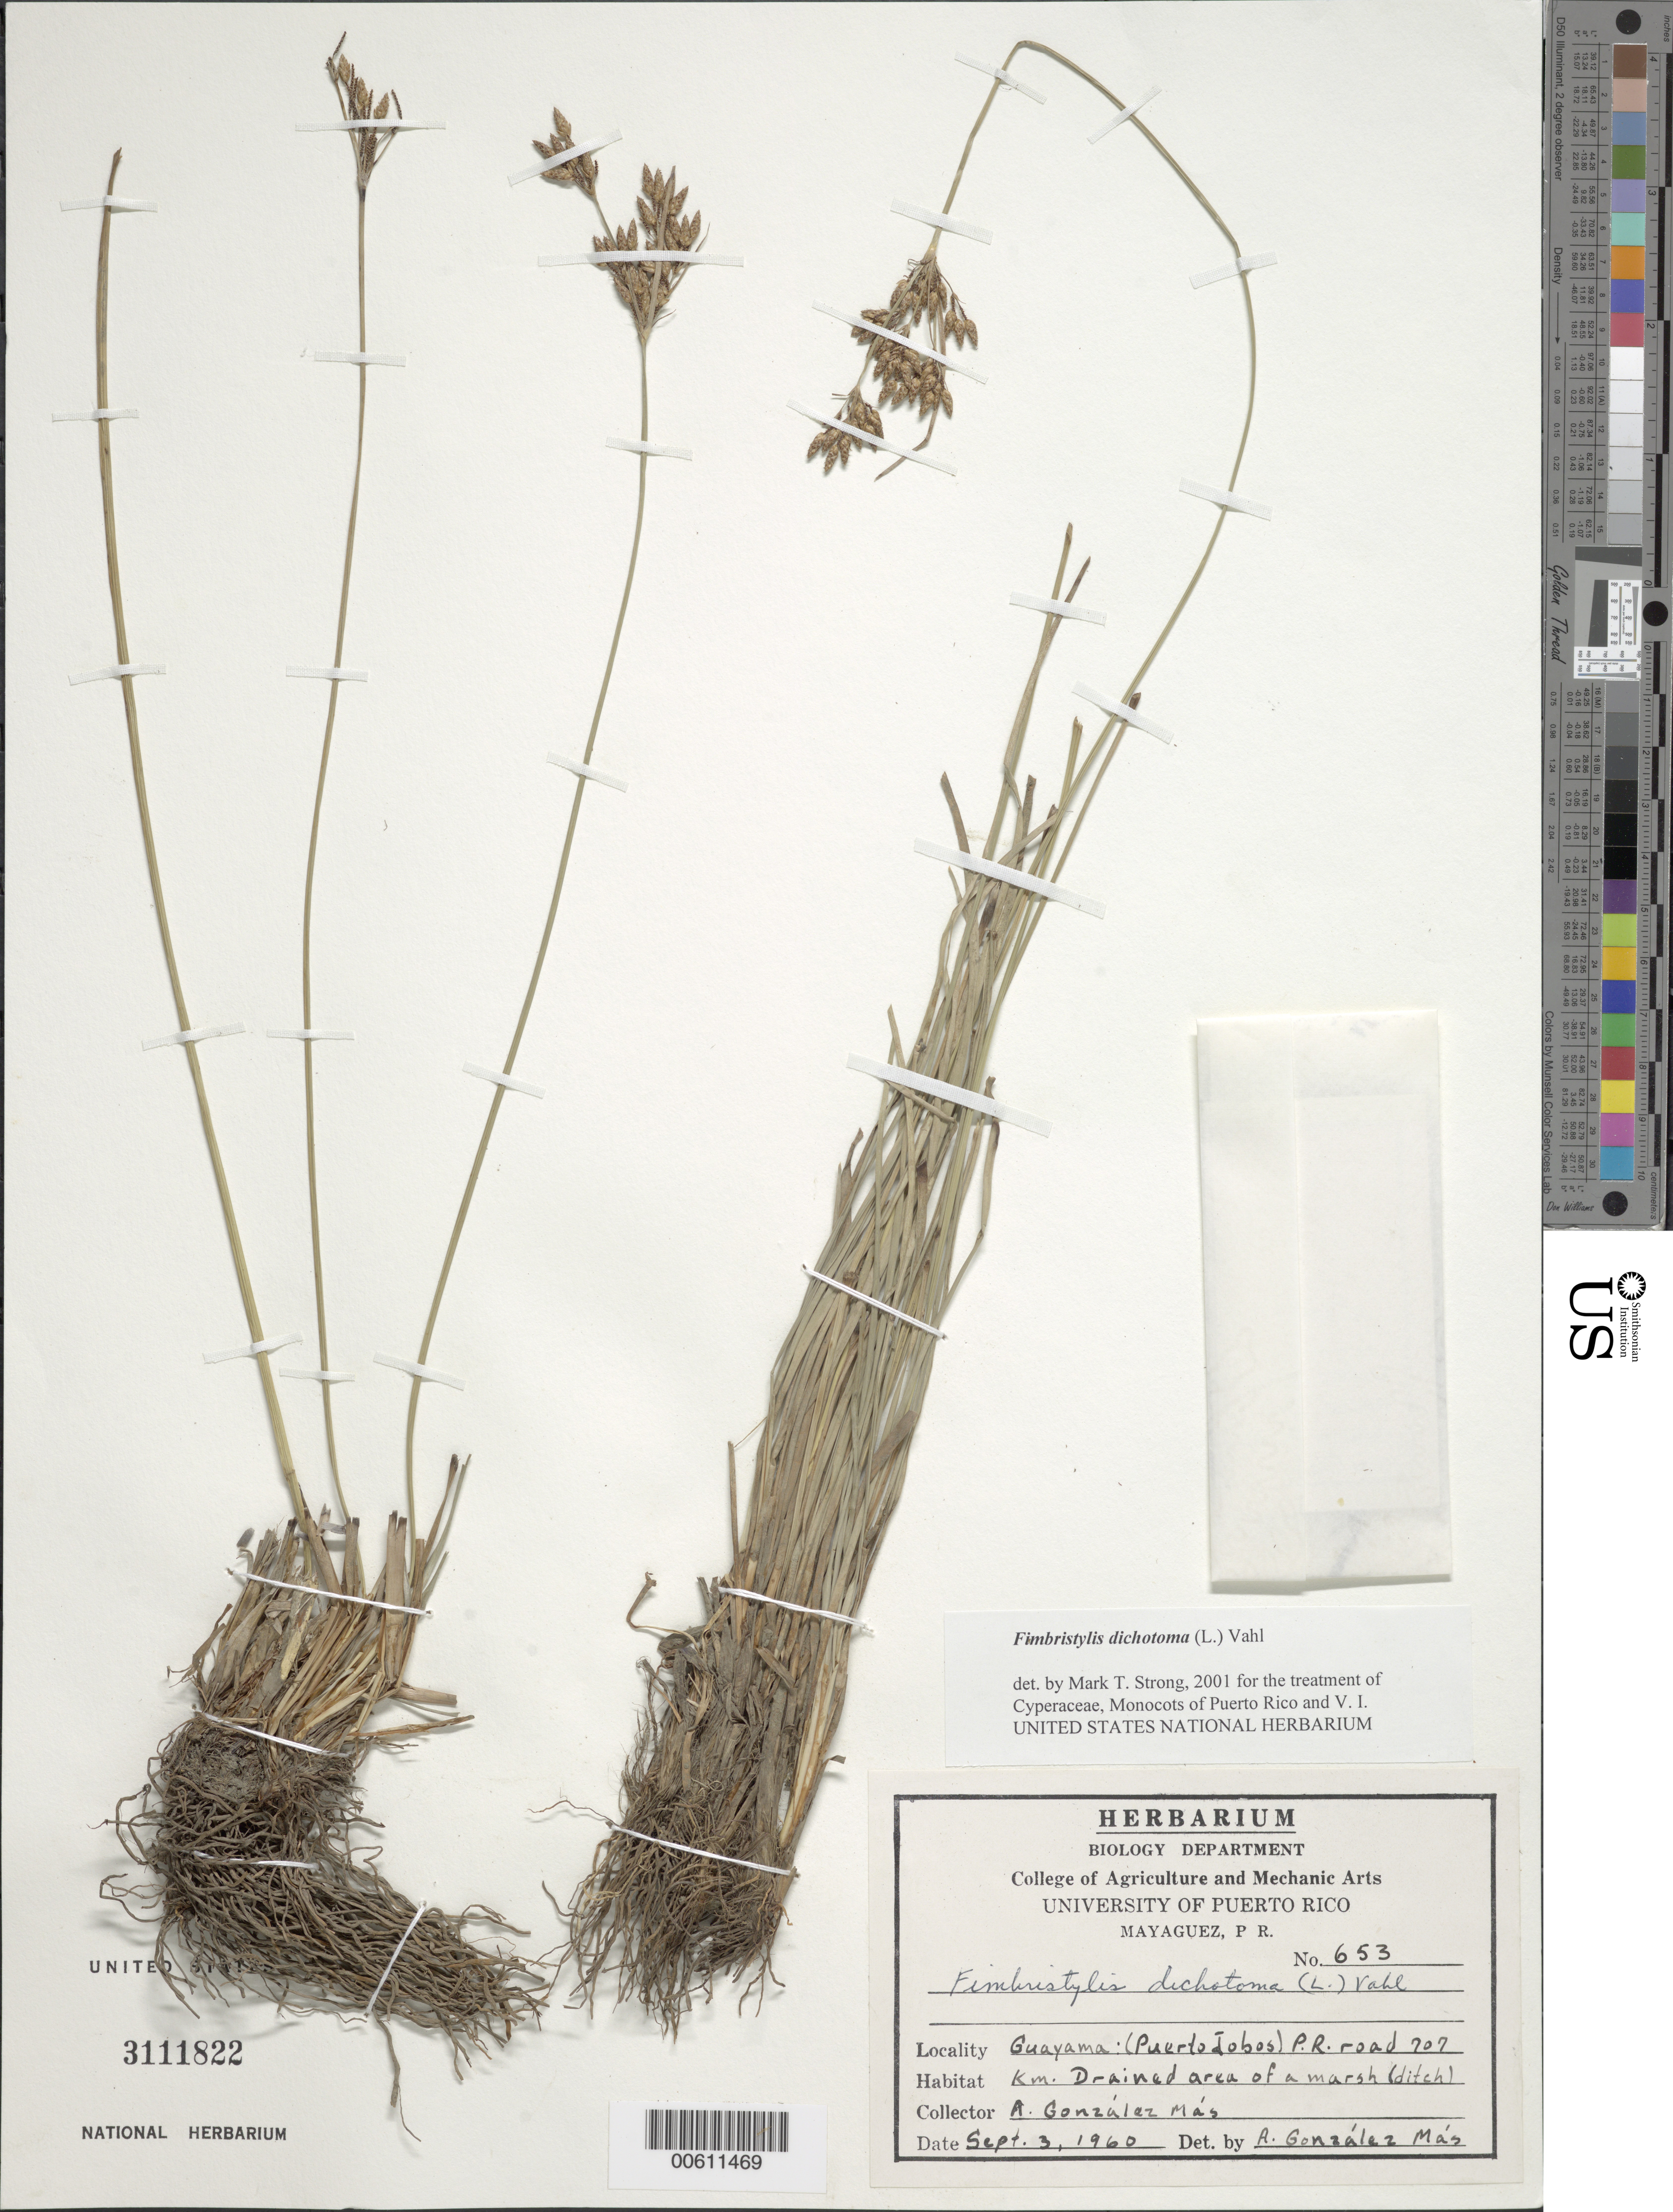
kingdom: Plantae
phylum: Tracheophyta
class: Liliopsida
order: Poales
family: Cyperaceae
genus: Fimbristylis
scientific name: Fimbristylis dichotoma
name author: (L.) Vahl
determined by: Strong, M. T., (US), Smithsonian Institution - National Museum of Natural History (UNITED STATES)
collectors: A. González Más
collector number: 653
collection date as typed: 03 Sep 1960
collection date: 1960-09-03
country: Puerto Rico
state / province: Guayama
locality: Guayama (Puerto Jobos): P.R. Rd. 707.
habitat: Drained area of a marsh (ditch).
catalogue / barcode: US 3111822